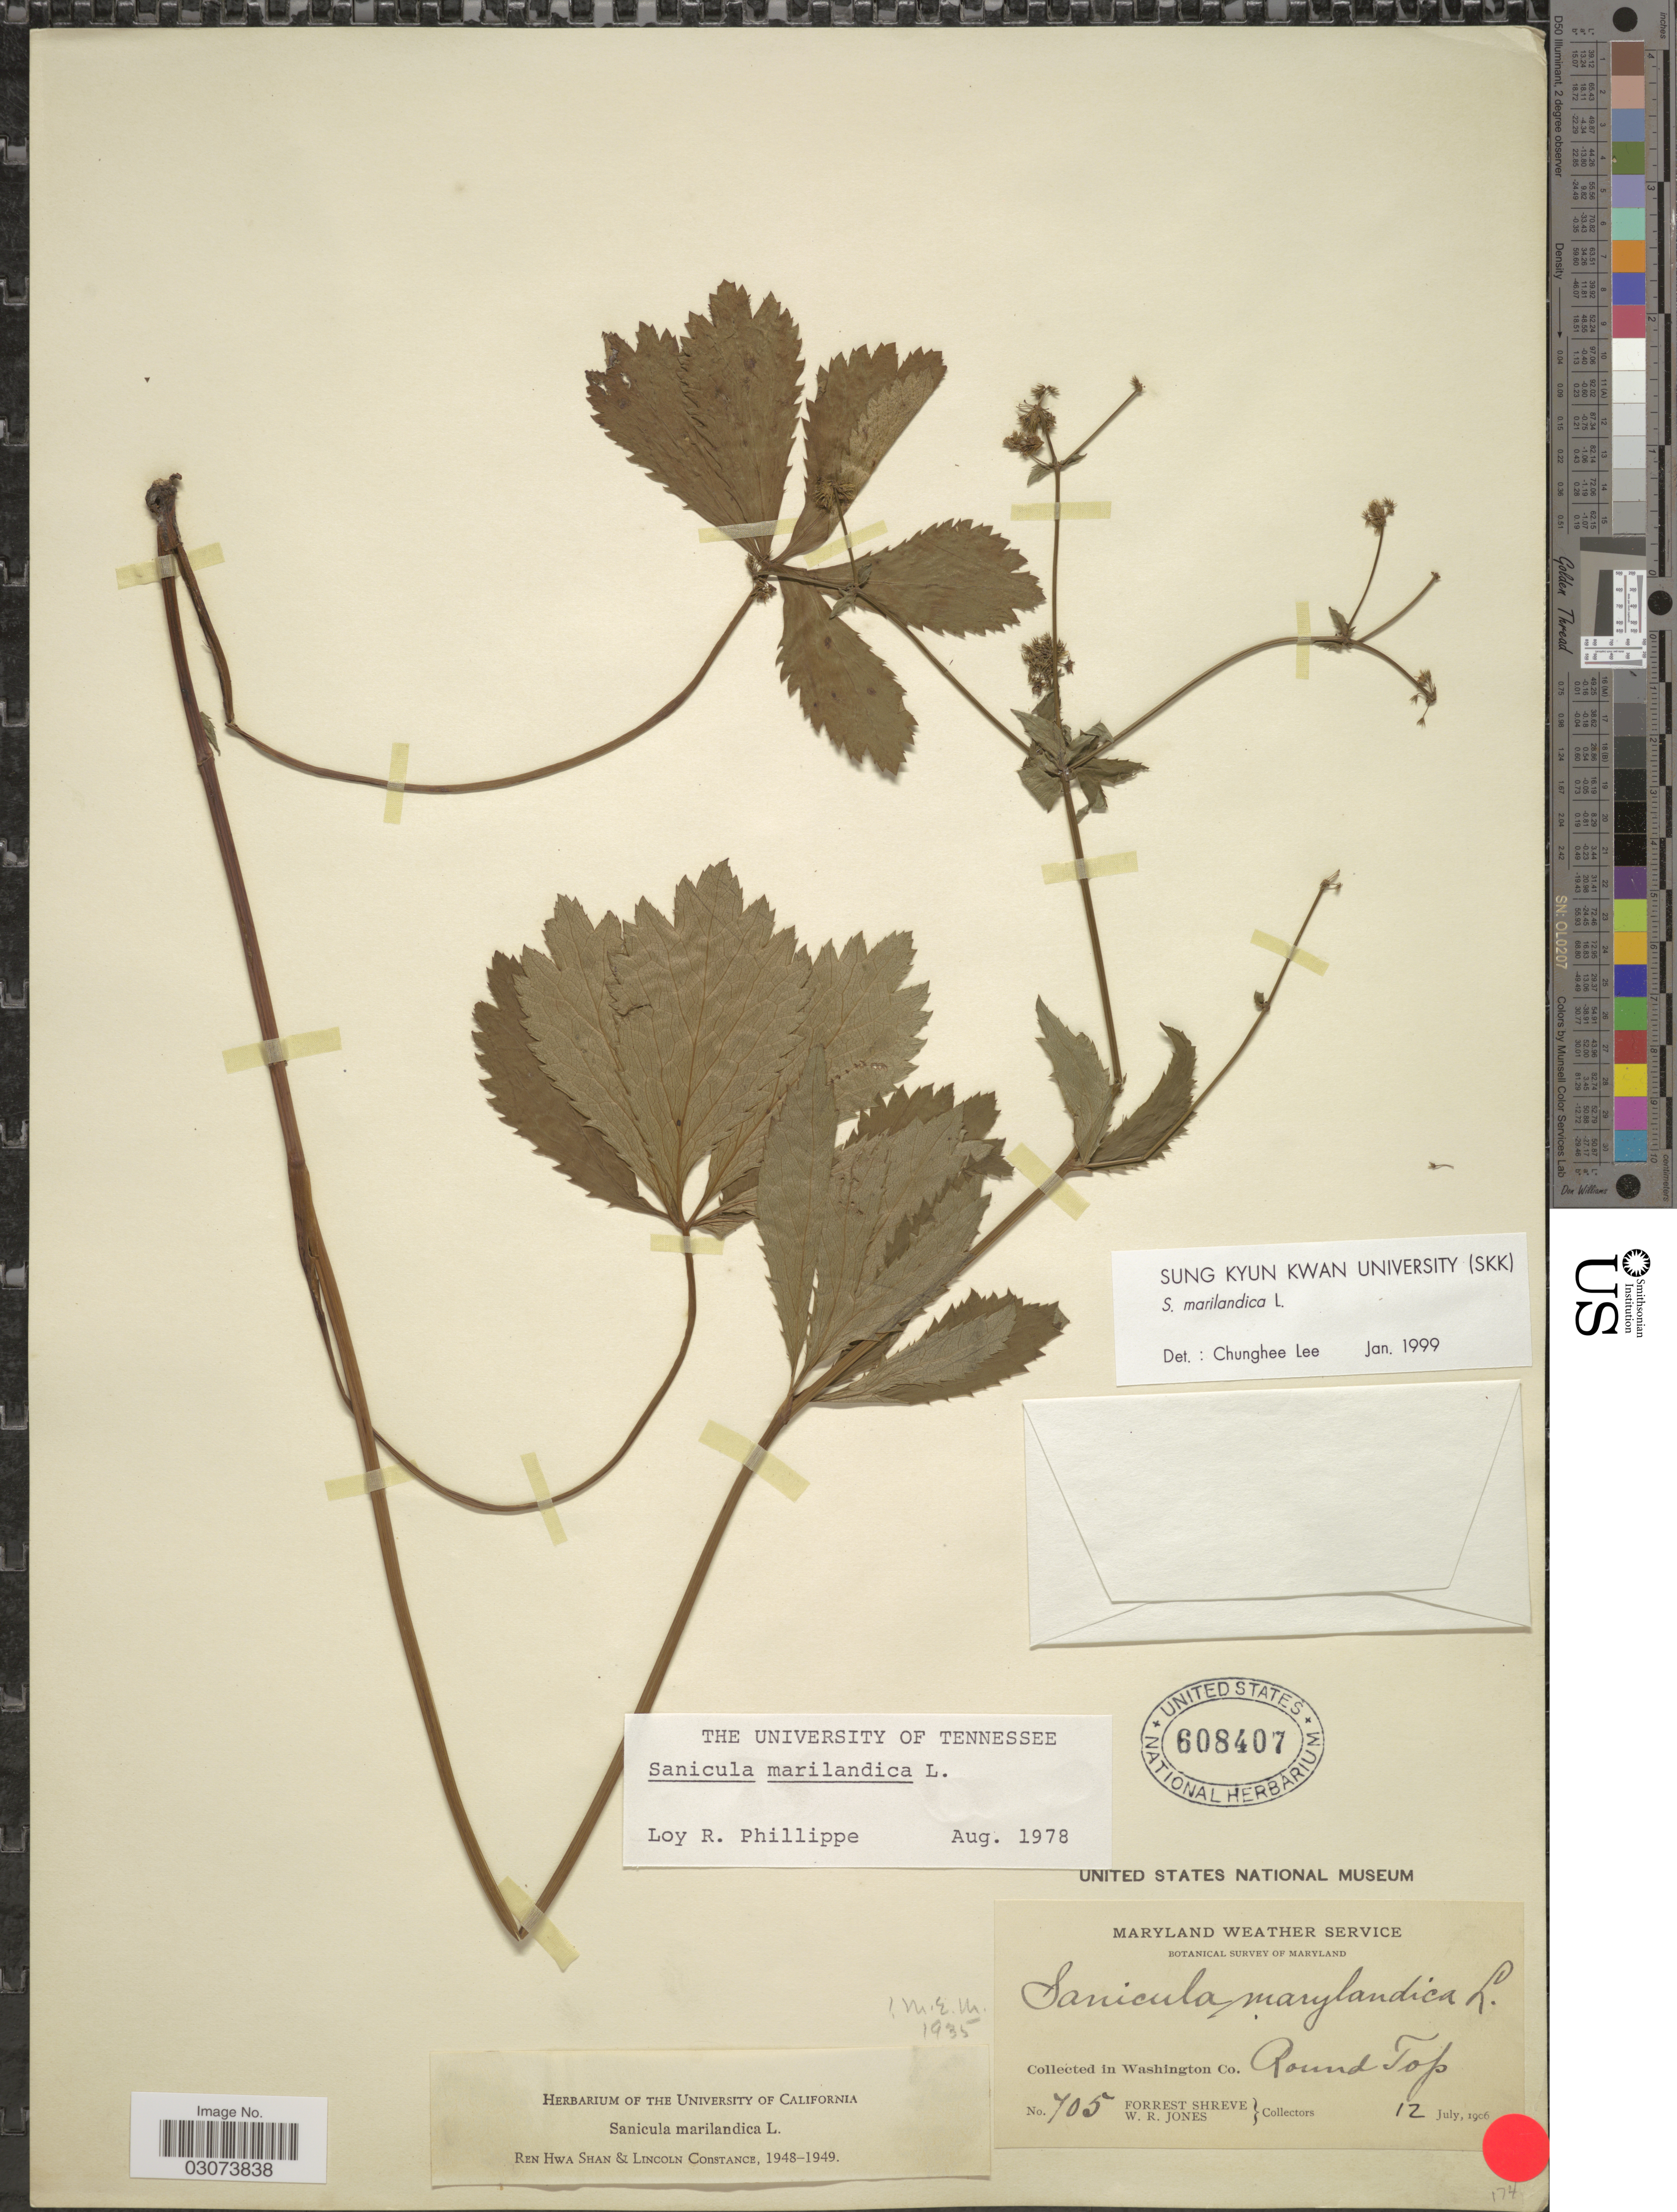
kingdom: Plantae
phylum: Tracheophyta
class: Magnoliopsida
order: Apiales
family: Apiaceae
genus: Sanicula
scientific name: Sanicula marilandica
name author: L.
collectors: F. Shreve & W. R. Jones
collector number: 705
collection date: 1906-07-12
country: United States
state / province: Maryland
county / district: Washngton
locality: In Washington Co. Round Top.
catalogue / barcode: US 608407